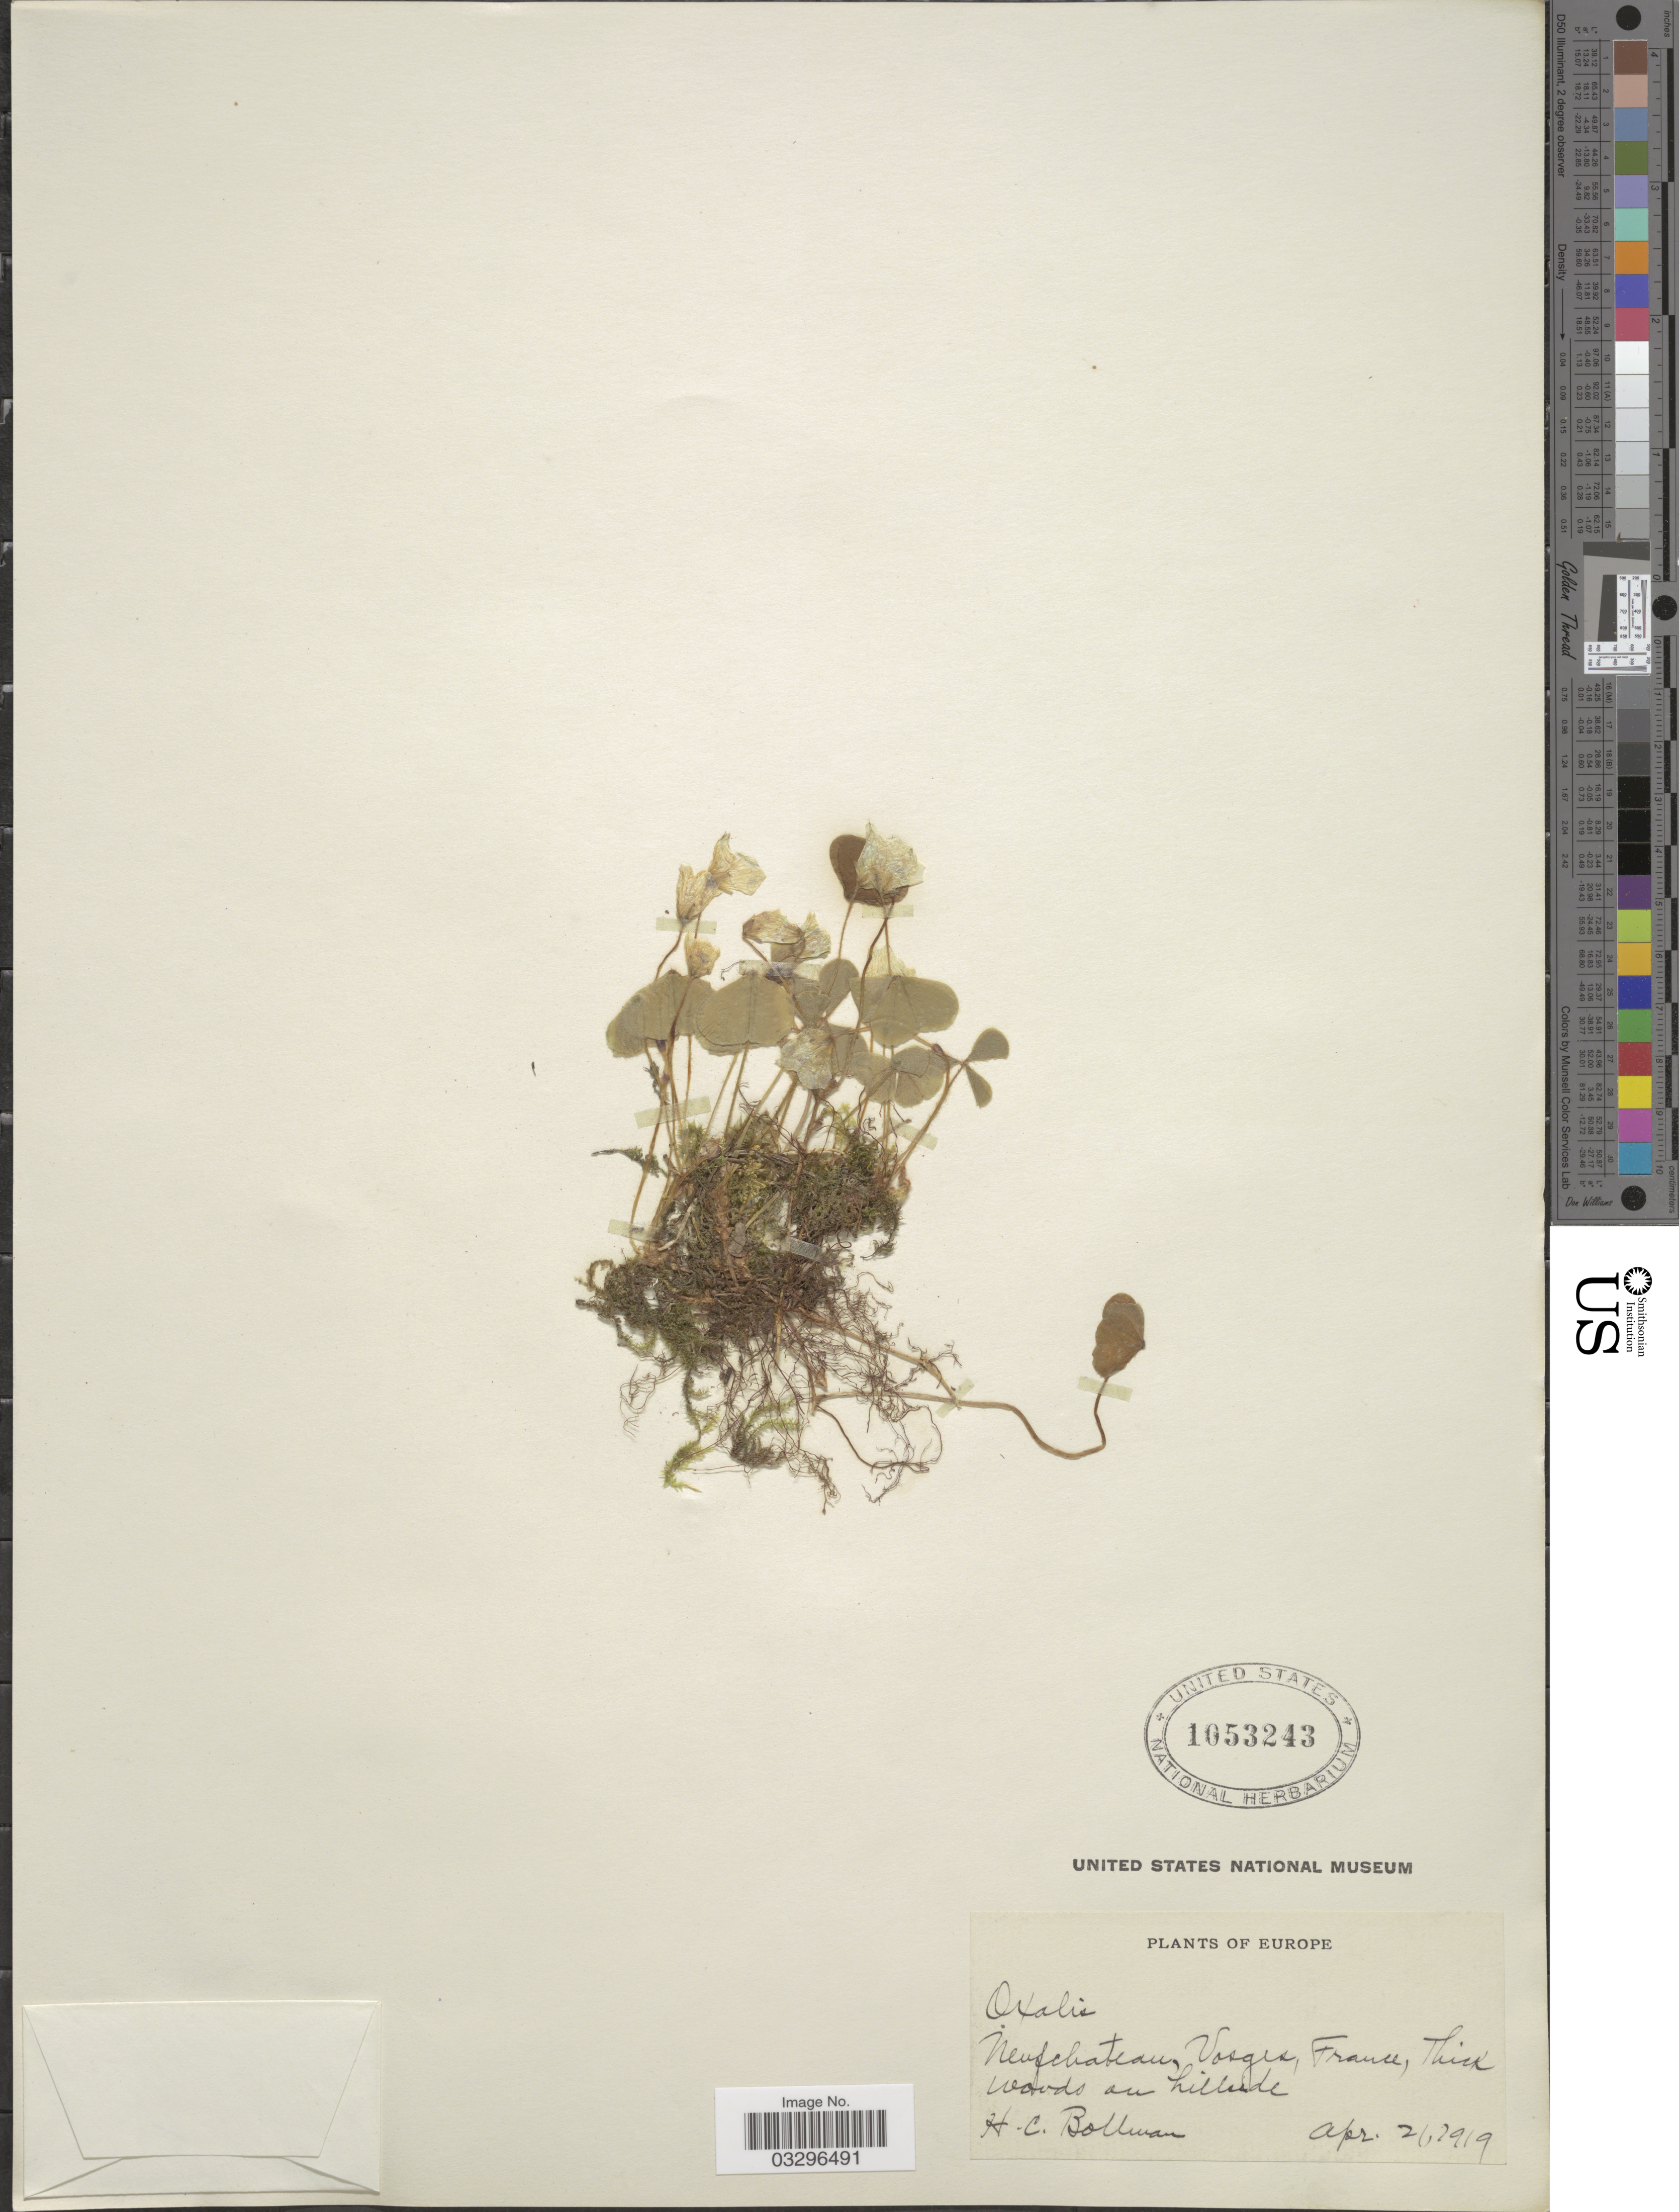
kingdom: Plantae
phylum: Tracheophyta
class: Magnoliopsida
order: Oxalidales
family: Oxalidaceae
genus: Oxalis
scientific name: Oxalis acetosella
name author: L.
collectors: H. C. Bollman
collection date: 1919-04-26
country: France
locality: Neufchateau, Vosges.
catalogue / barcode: US 1053243